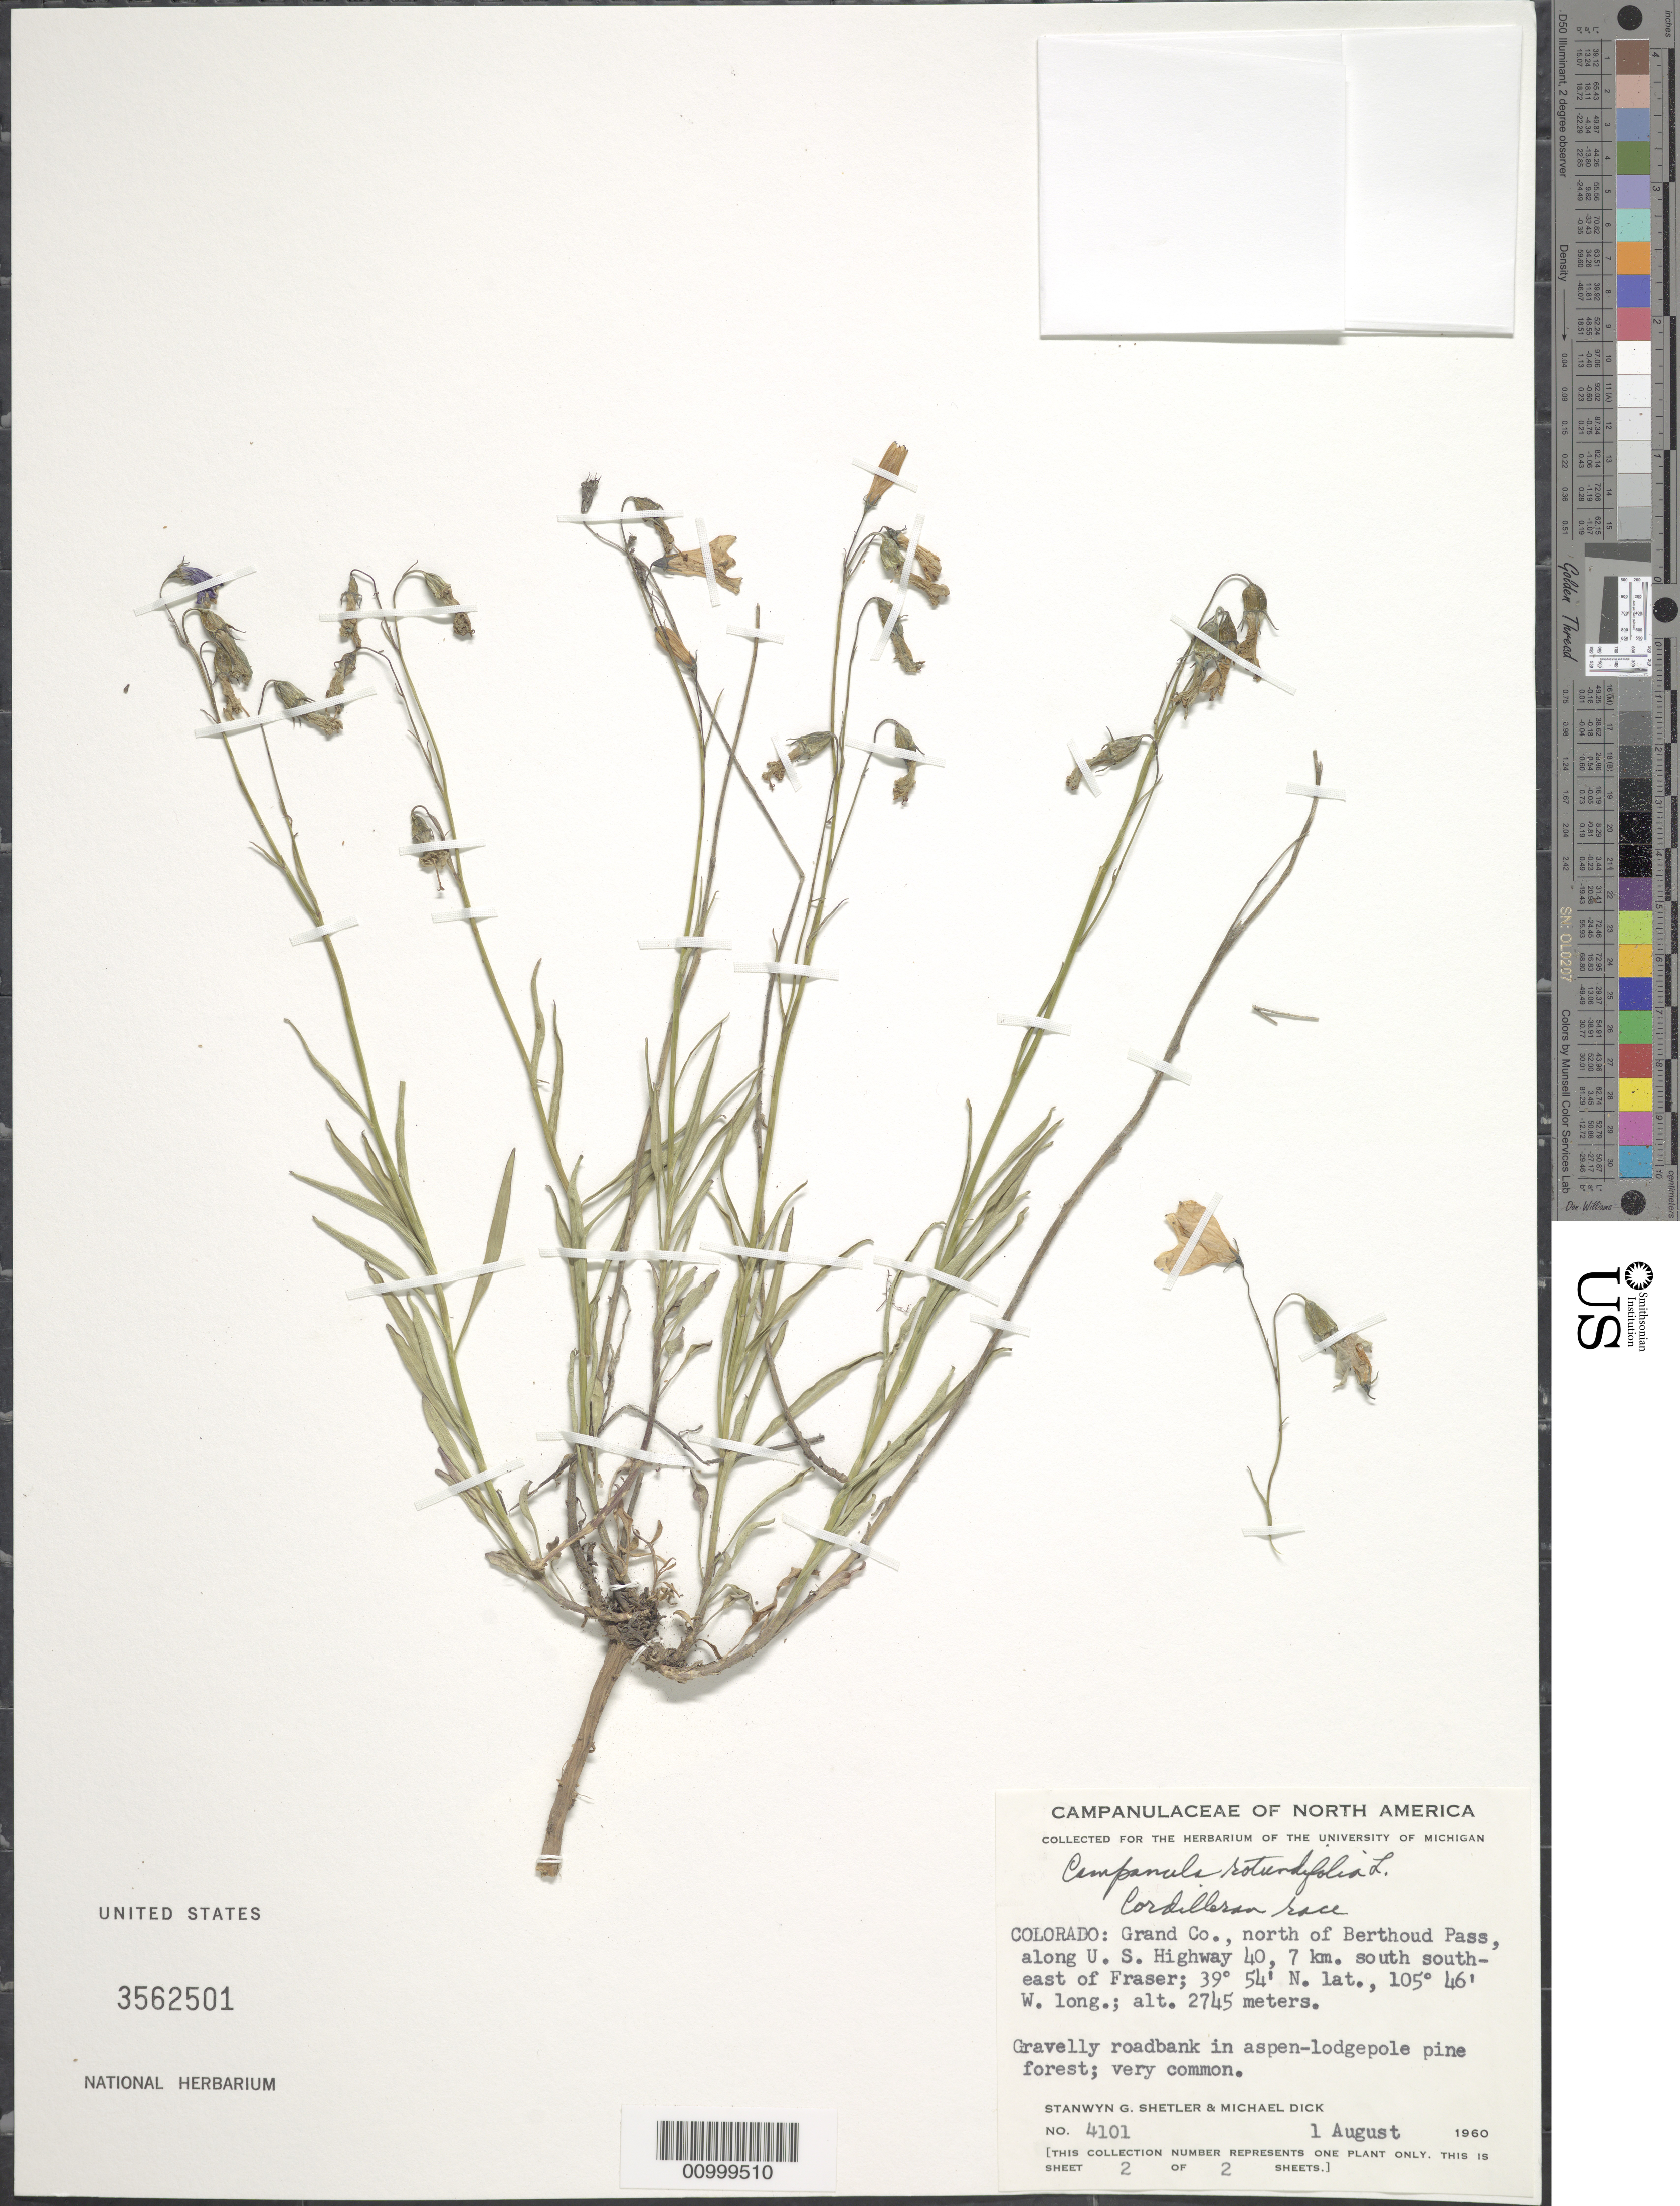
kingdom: Plantae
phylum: Tracheophyta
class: Magnoliopsida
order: Asterales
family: Campanulaceae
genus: Campanula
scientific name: Campanula rotundifolia L. Cordilleran race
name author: L.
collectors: S. Shetler & M. Dick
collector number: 4101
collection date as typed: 1 August 1960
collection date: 1960-08-01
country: United States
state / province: Colorado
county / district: Grand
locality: North of Berthoud Pass, along U.S. Highway 40, 7 km. south southeast of Fraser.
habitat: gravelly roadbank in aspen-lodgepole pine forest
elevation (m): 2745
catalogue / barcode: US 3562501